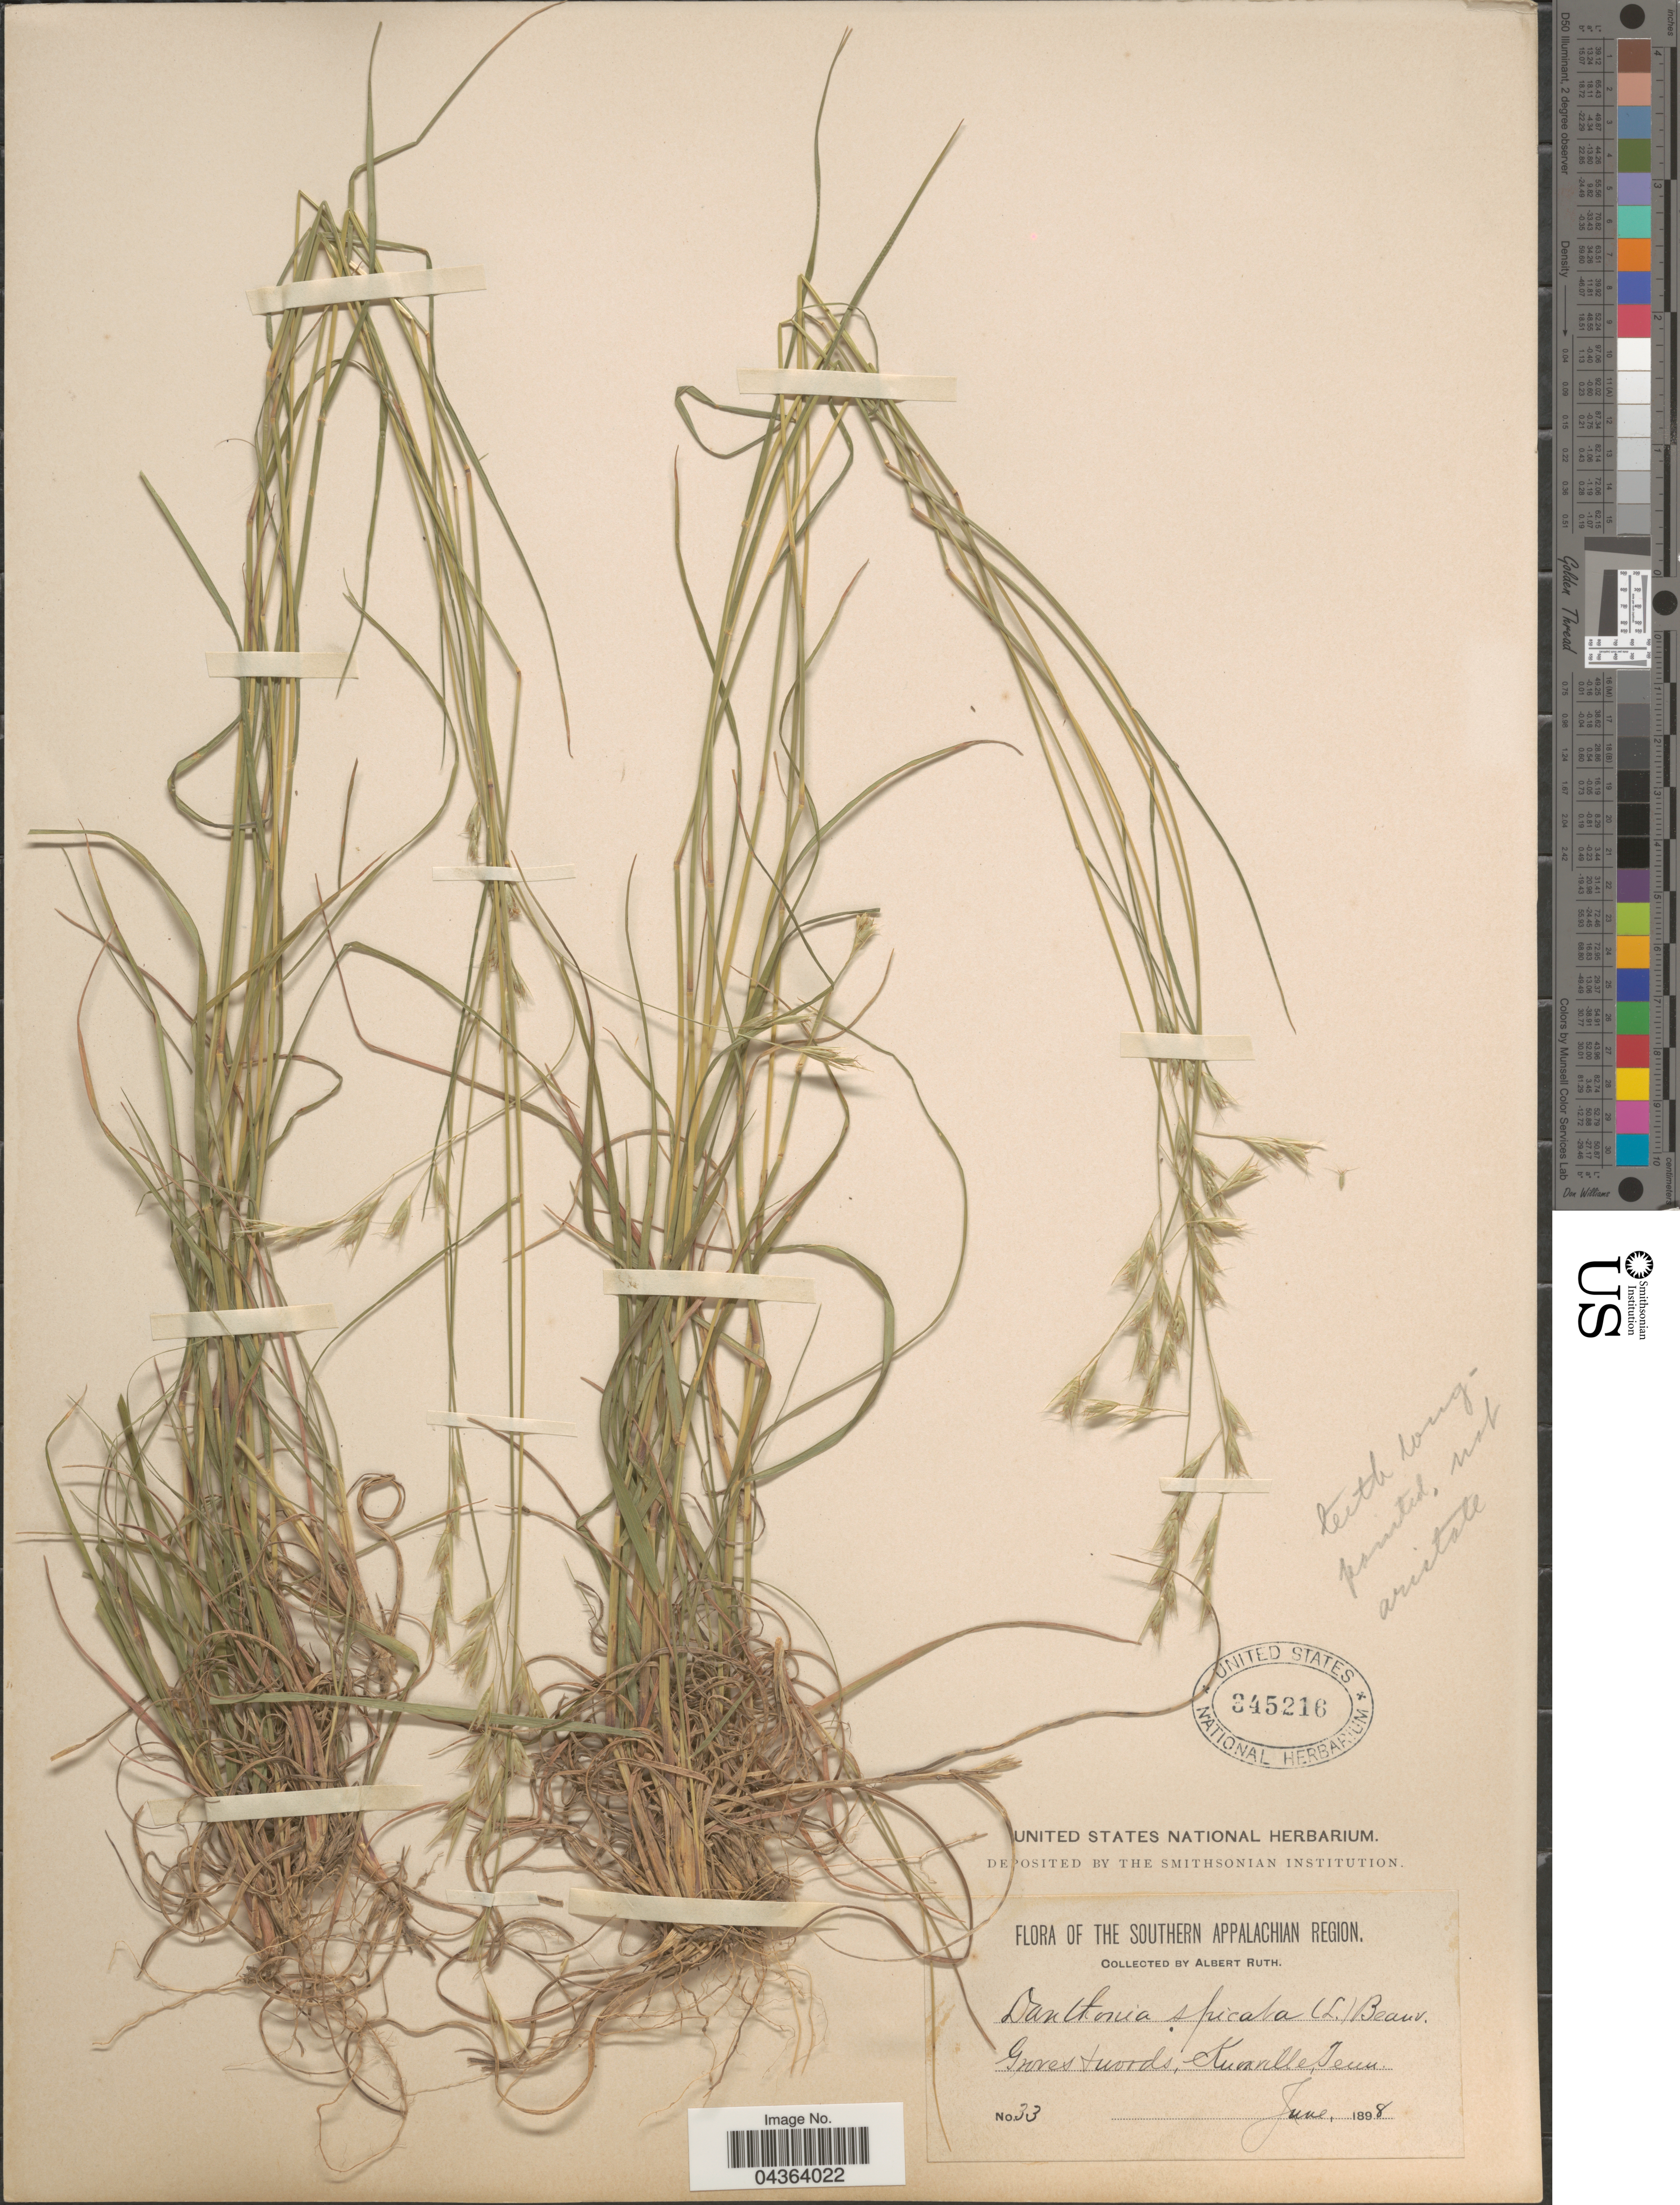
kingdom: Plantae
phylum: Tracheophyta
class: Liliopsida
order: Poales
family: Poaceae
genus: Danthonia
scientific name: Danthonia spicata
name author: (L.) P. Beauv. ex Roem. & Schult.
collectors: A. Ruth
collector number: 33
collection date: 1898-06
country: United States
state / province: Tennessee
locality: Southern Appalachian Region. Groves + woods, Knoxville.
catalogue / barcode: US 345216